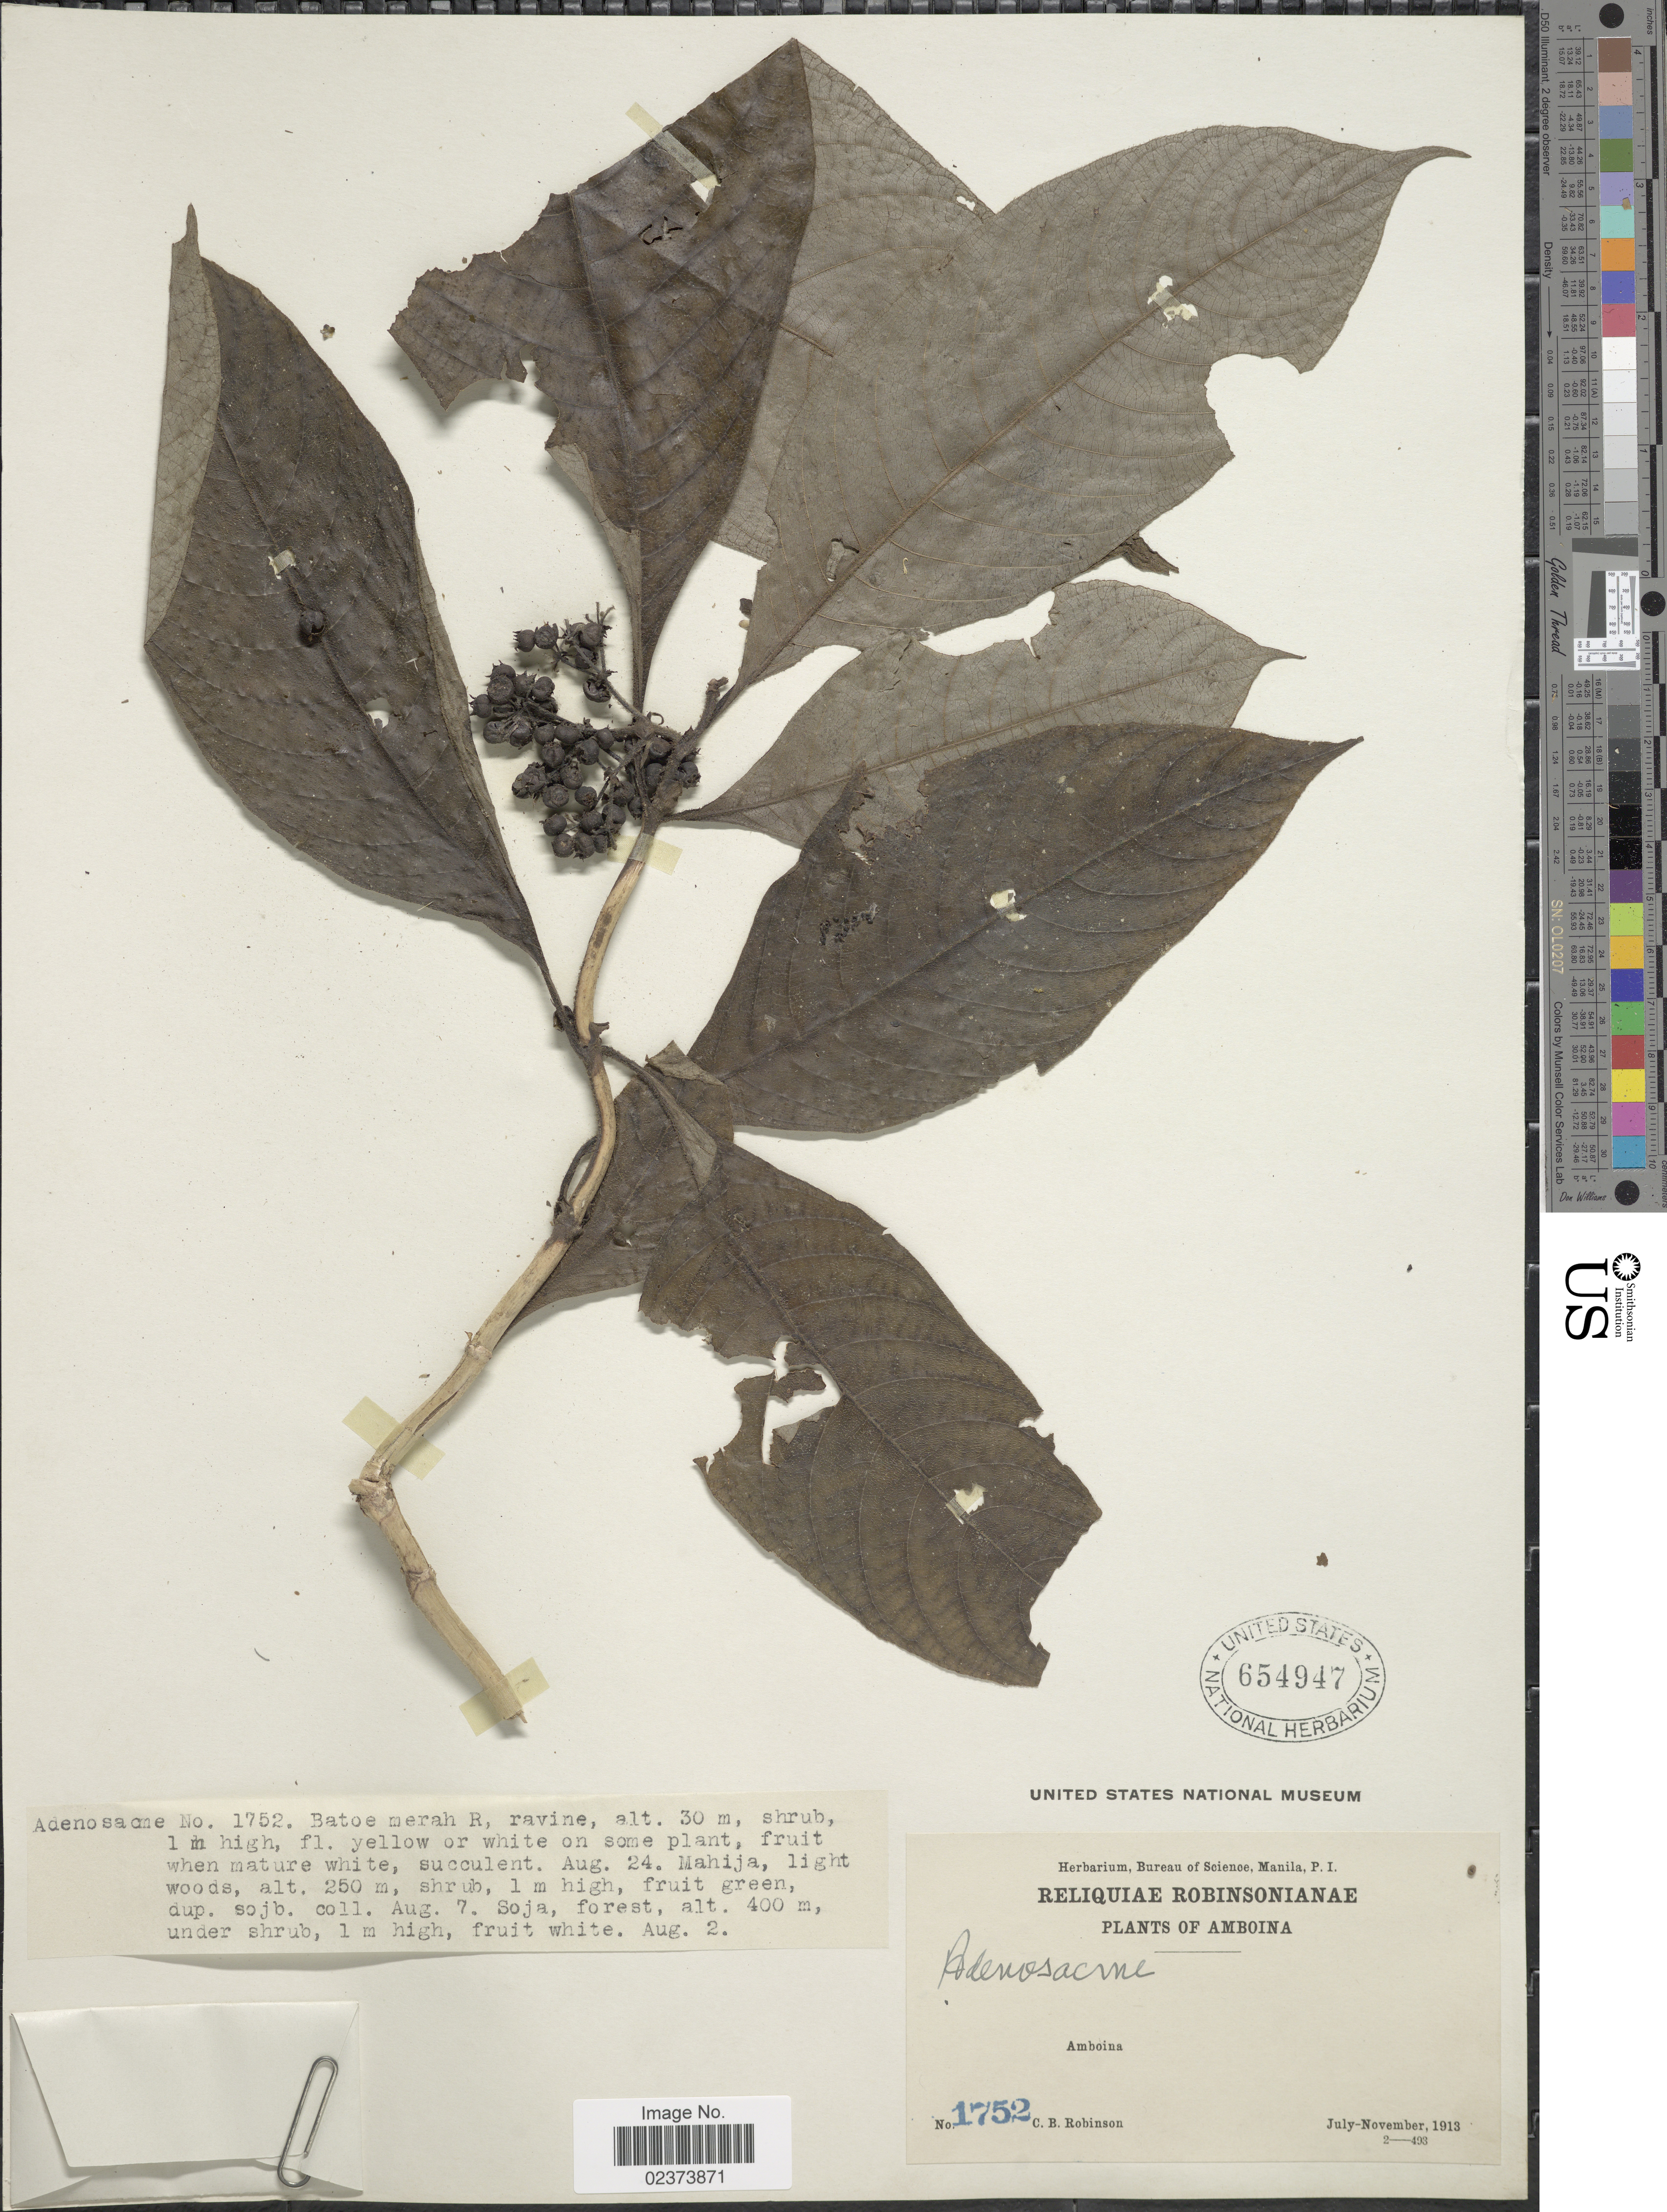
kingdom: Plantae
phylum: Tracheophyta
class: Magnoliopsida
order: Gentianales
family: Rubiaceae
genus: Mycetia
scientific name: Mycetia sp.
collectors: C. Robinson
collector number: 1752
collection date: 1913-08-02/1913-08-24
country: Indonesia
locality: Amboina. Batoe mera R, ravine. Mahija, Soja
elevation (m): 30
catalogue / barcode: US 654947